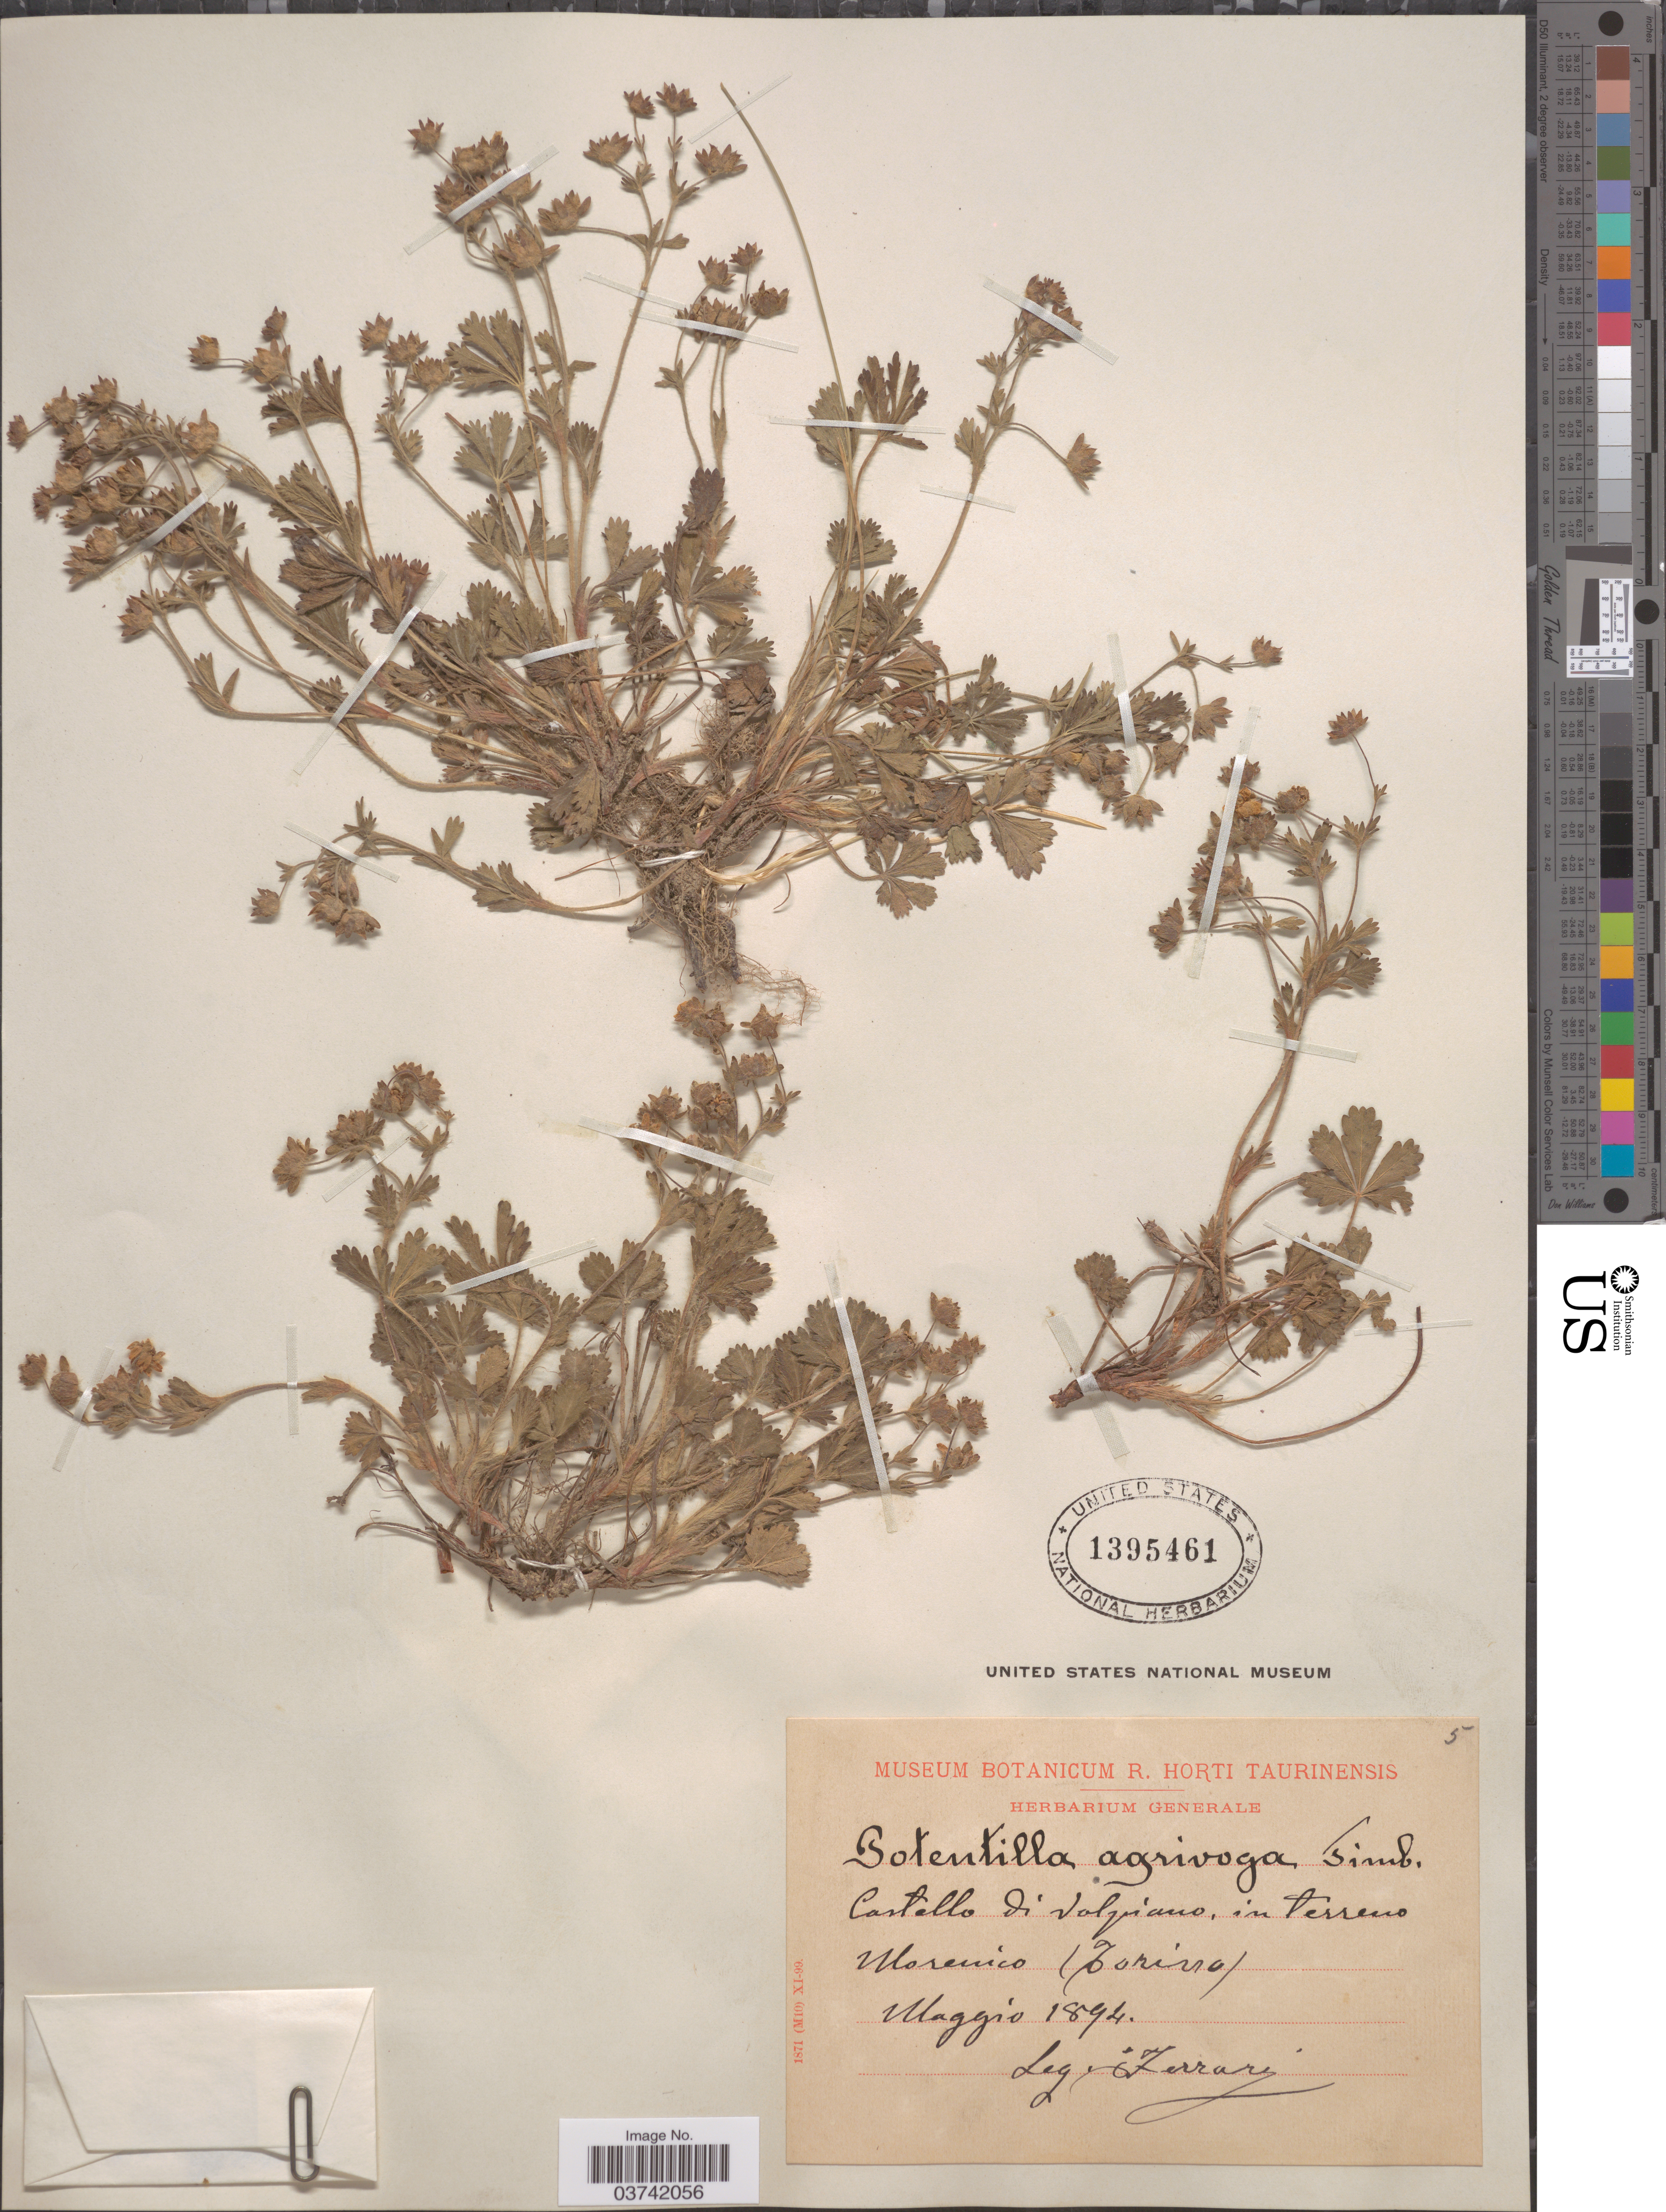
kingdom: Plantae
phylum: Tracheophyta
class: Magnoliopsida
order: Rosales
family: Rosaceae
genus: Potentilla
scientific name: Potentilla agrivaga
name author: Timb.-Lagr.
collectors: Ferrari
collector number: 5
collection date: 1894-05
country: Italy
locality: Costello di Volpiano, in terreno Morenico (Torino).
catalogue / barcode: US 1395461